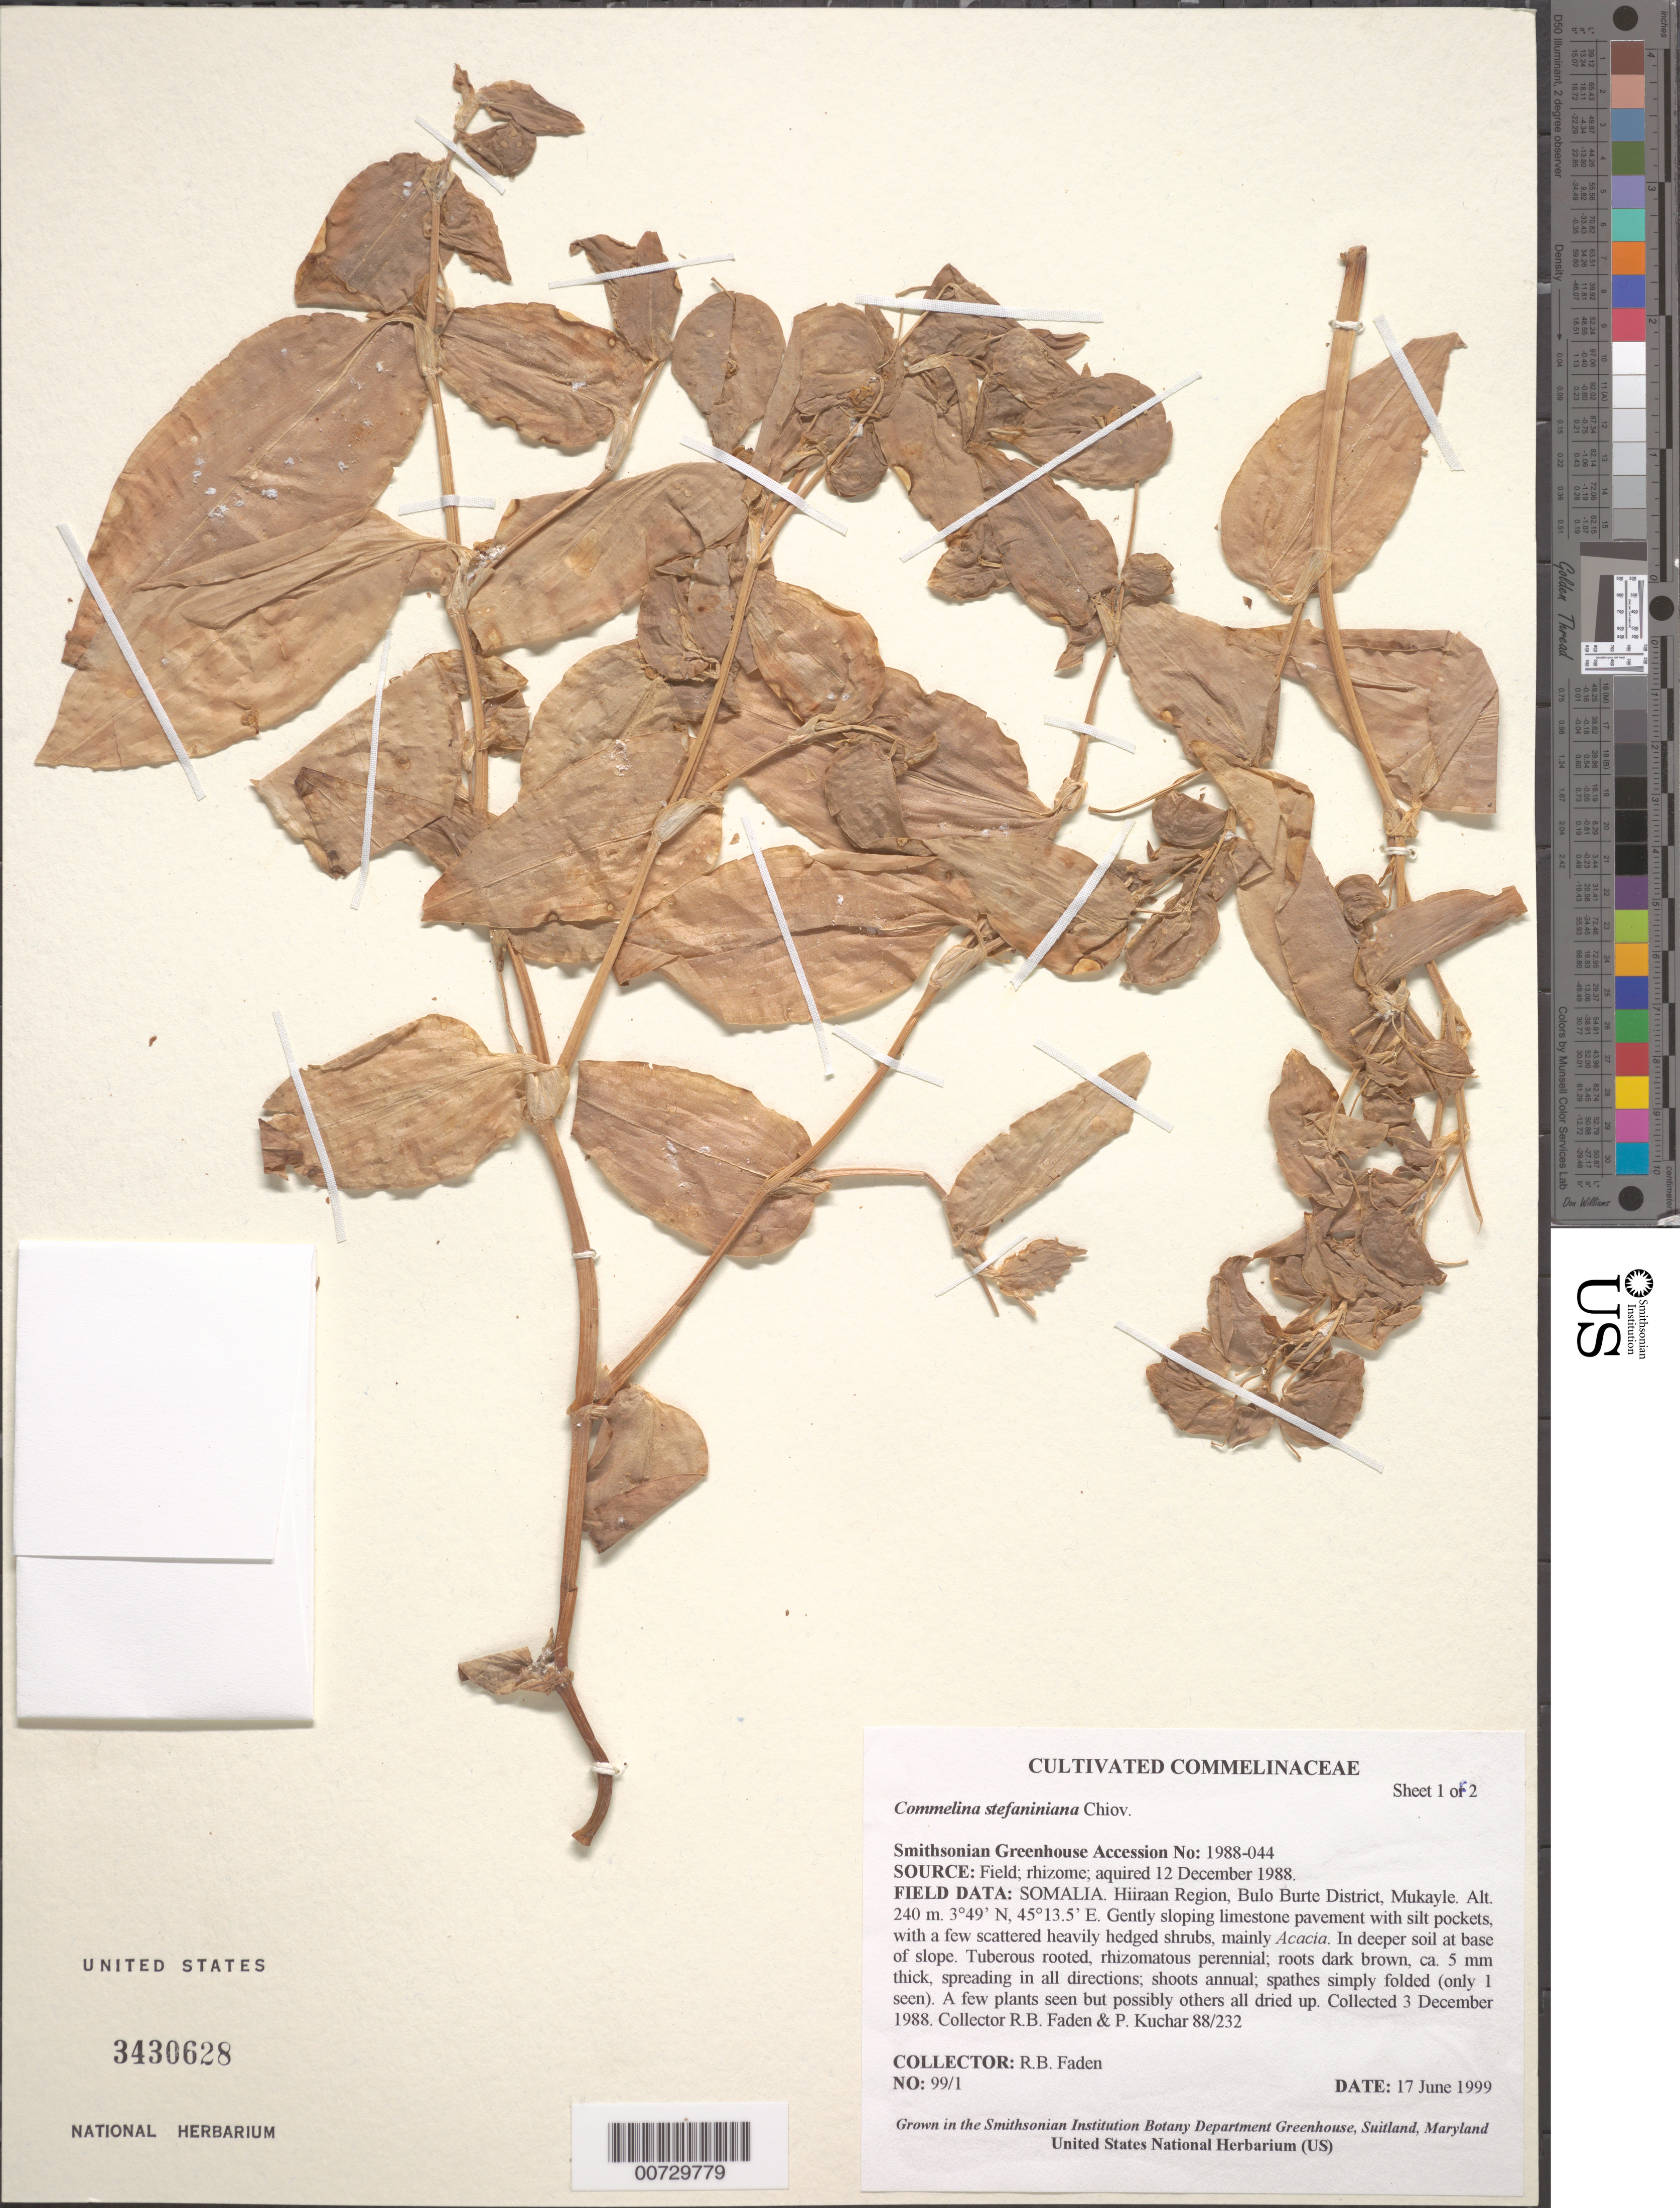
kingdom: Plantae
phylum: Tracheophyta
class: Liliopsida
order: Commelinales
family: Commelinaceae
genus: Commelina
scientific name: Commelina stefaniniana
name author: Chiov.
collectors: R. B. Faden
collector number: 99/1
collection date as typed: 17 Jun 1999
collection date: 1999-06-17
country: United States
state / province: Maryland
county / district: Prince George's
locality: Suitland, Smithsonian Botany Dept. Greenhouse.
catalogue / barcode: US 3430628